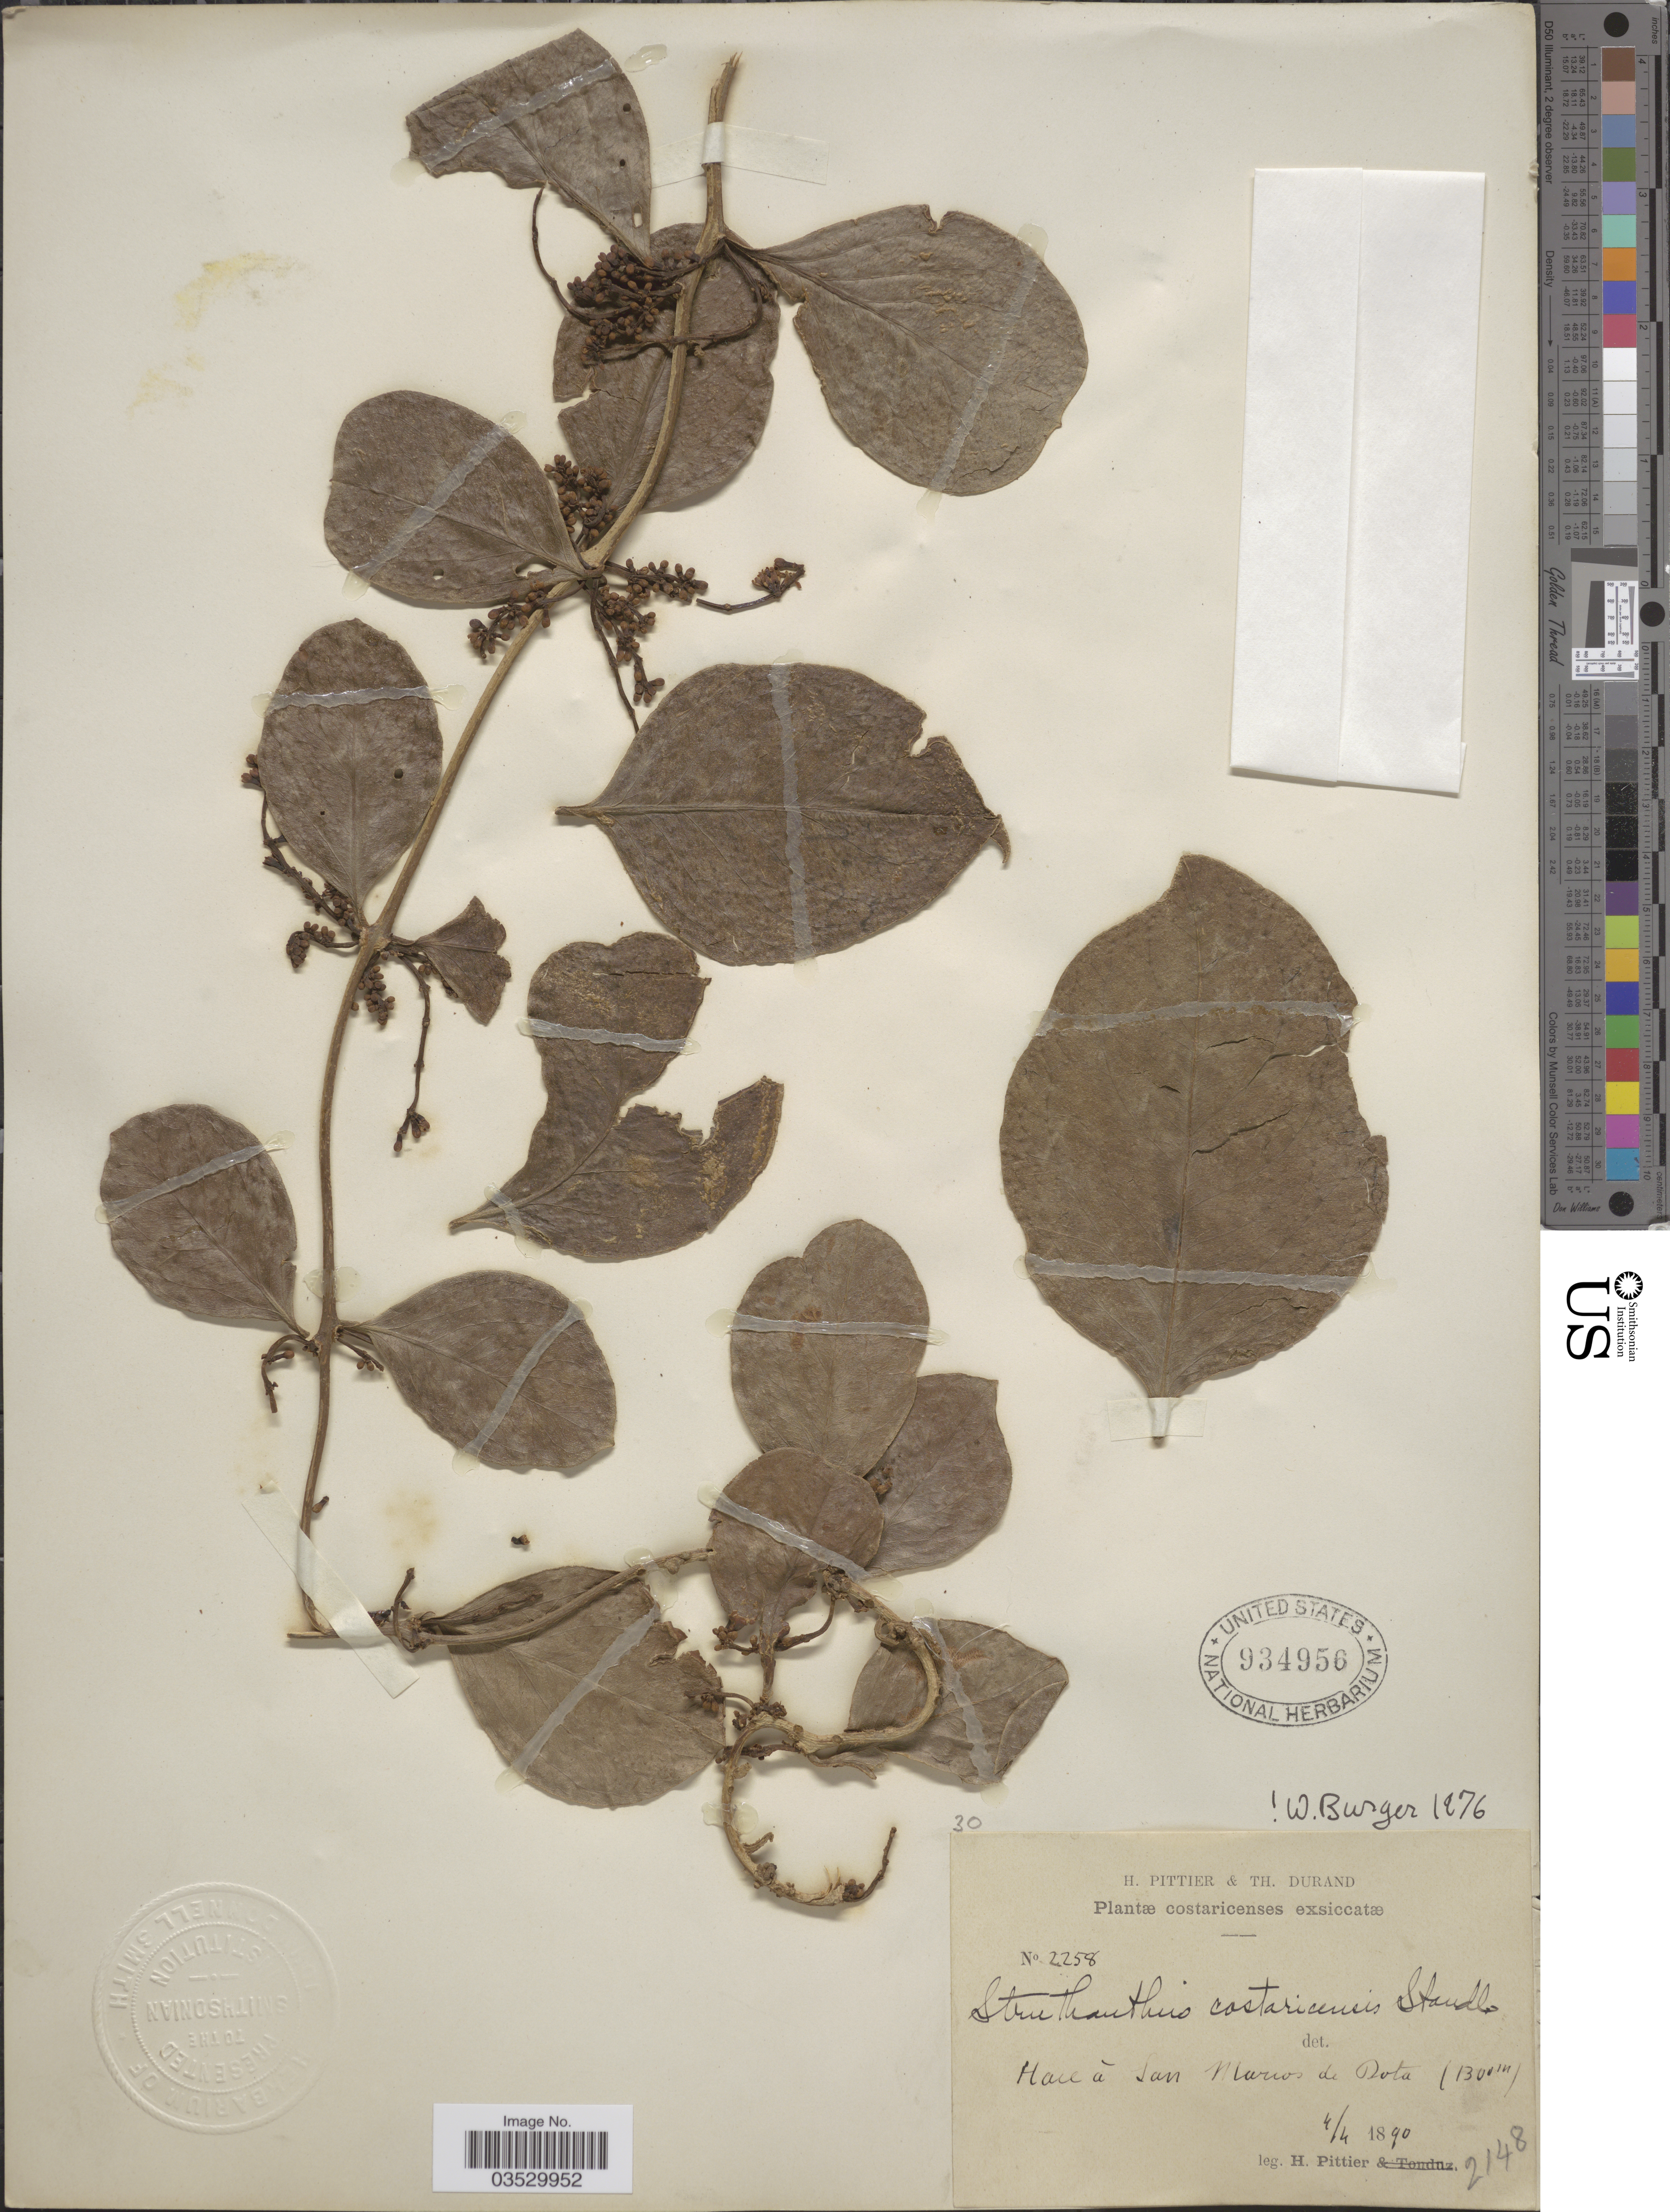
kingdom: Plantae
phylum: Tracheophyta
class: Magnoliopsida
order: Santalales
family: Loranthaceae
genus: Struthanthus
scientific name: Struthanthus costaricensis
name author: Standl.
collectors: H. F. Pittier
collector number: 2258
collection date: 1890-04-04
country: Costa Rica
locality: Hace á San Marcos de Dota.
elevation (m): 1300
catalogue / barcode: US 934956